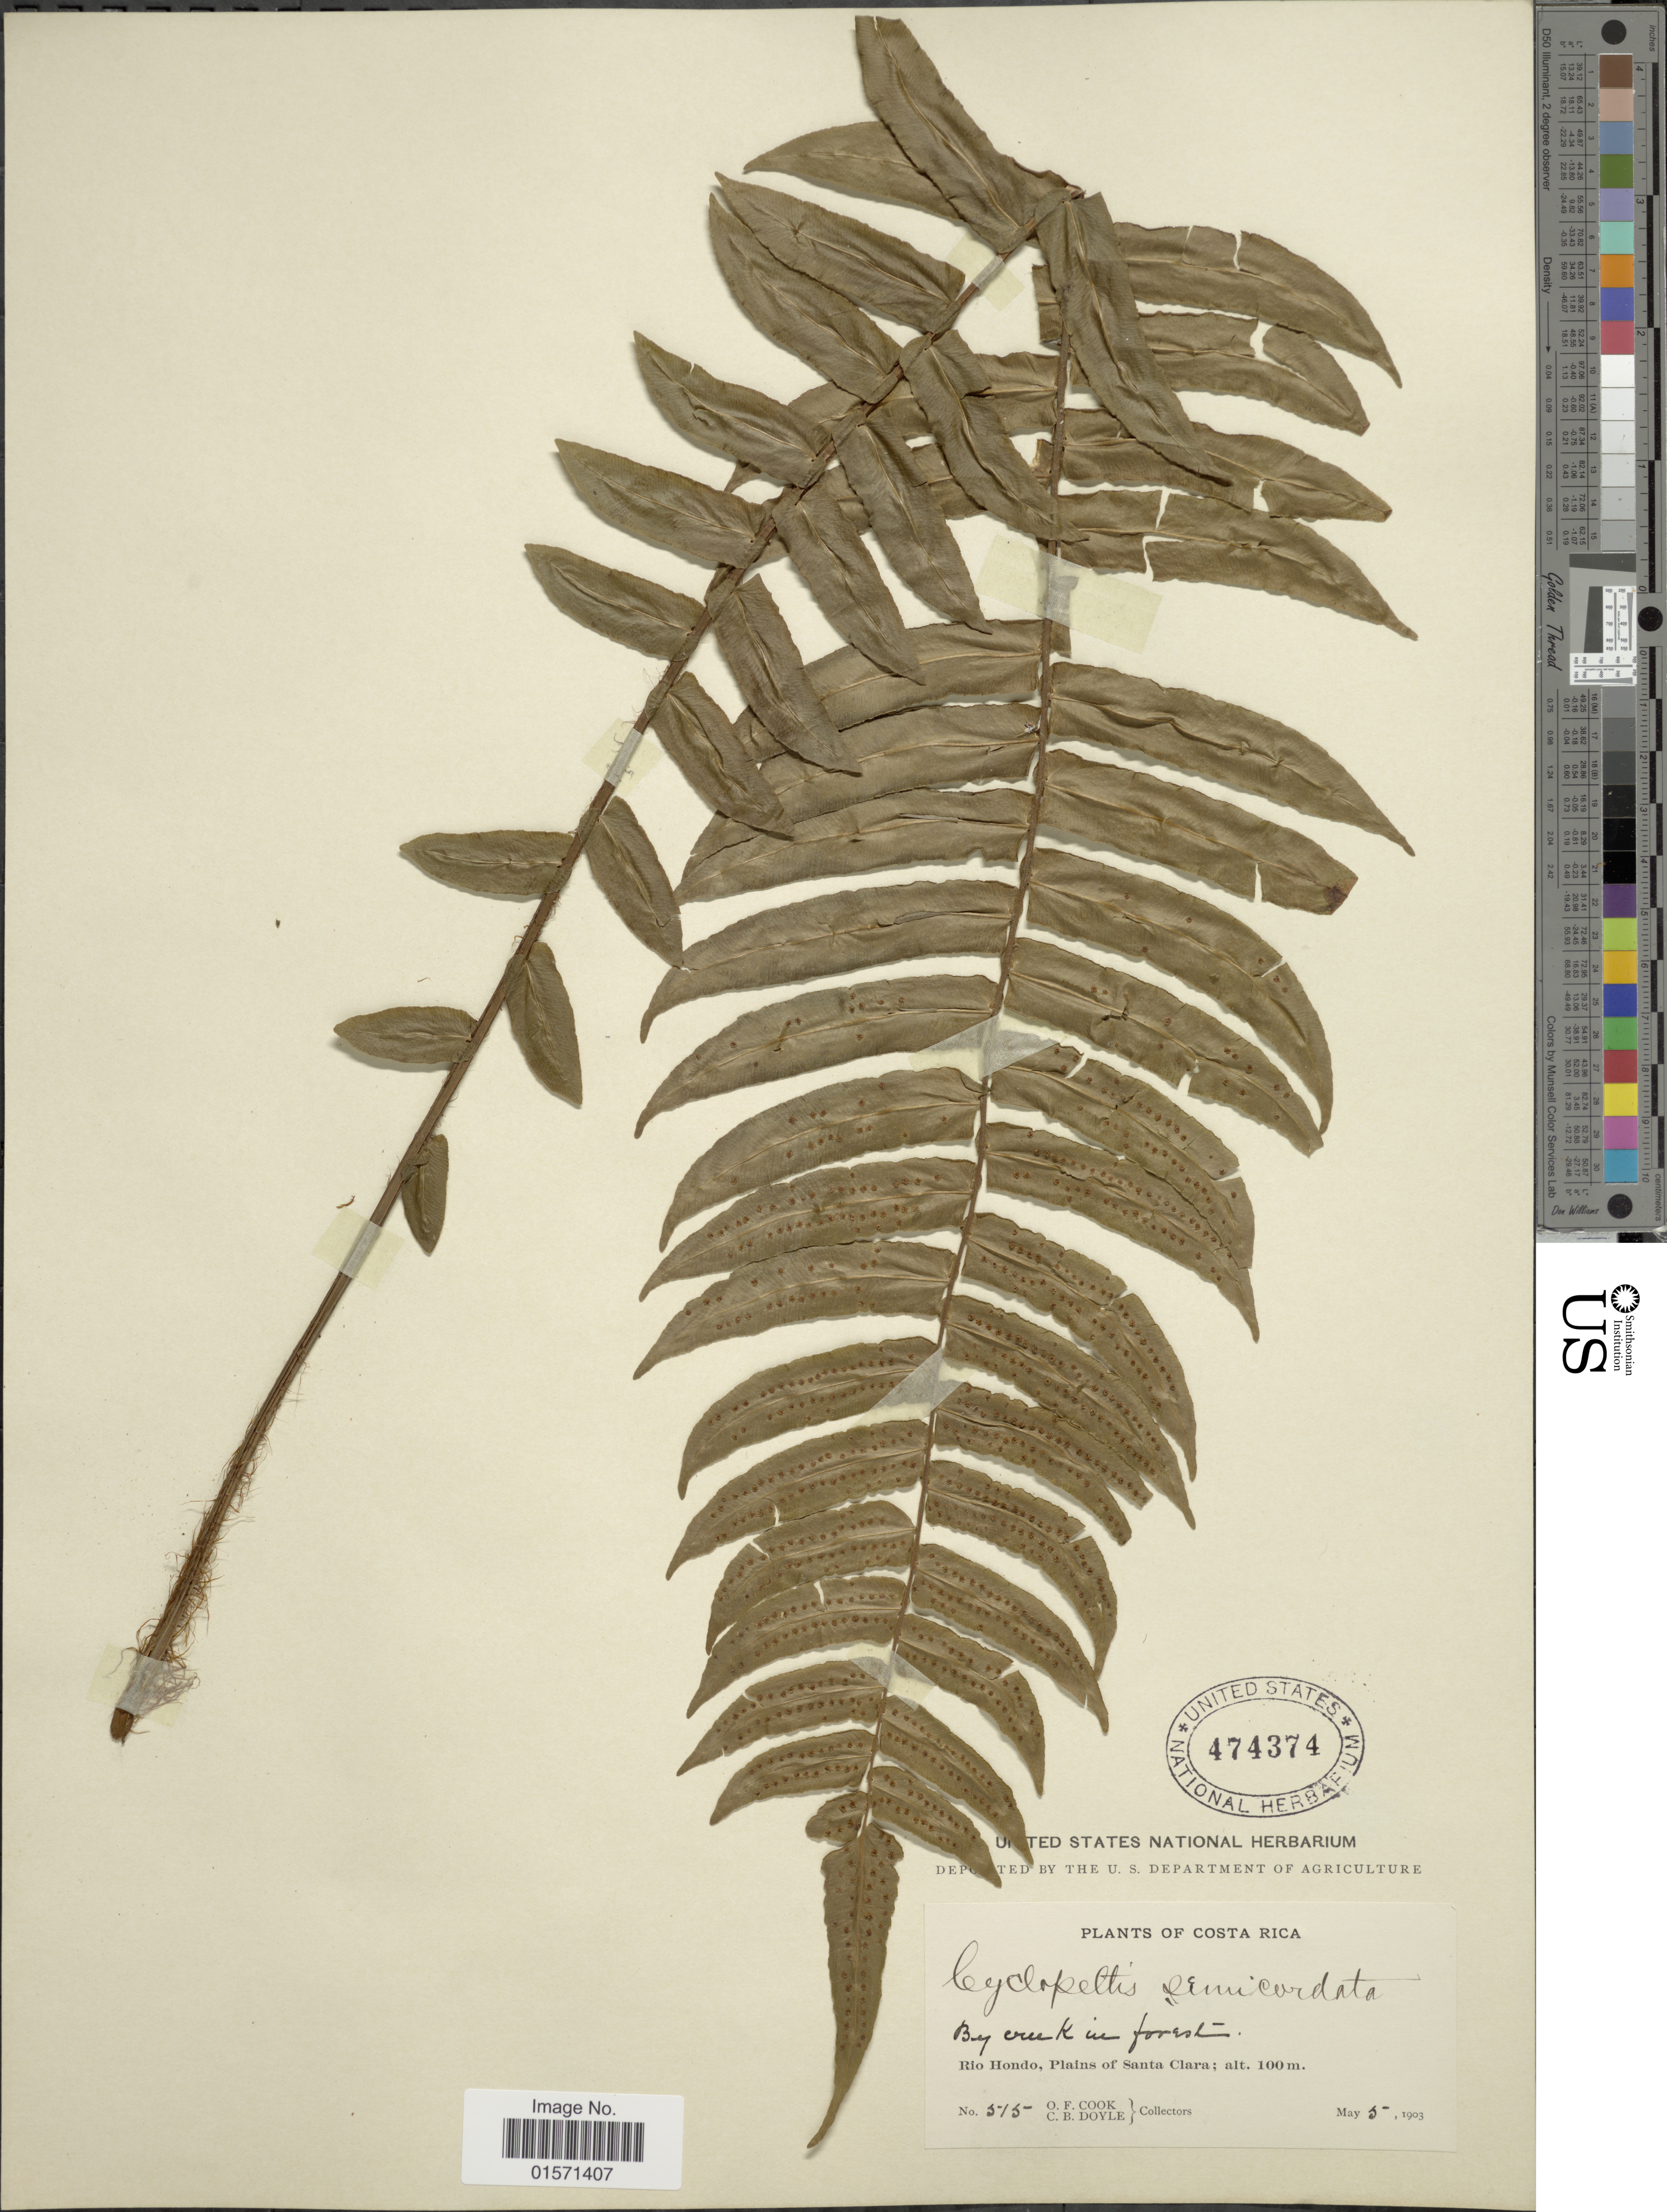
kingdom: Plantae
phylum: Tracheophyta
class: Polypodiopsida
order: Polypodiales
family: Lomariopsidaceae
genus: Cyclopeltis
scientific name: Cyclopeltis semicordata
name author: (Sw.) J. Sm.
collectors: O. F. Cook & C. Doyle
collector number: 515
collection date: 1903-05-05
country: Costa Rica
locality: By creek in forest. Rio Hondo. Plains of Santa Clara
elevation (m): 100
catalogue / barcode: US 474374